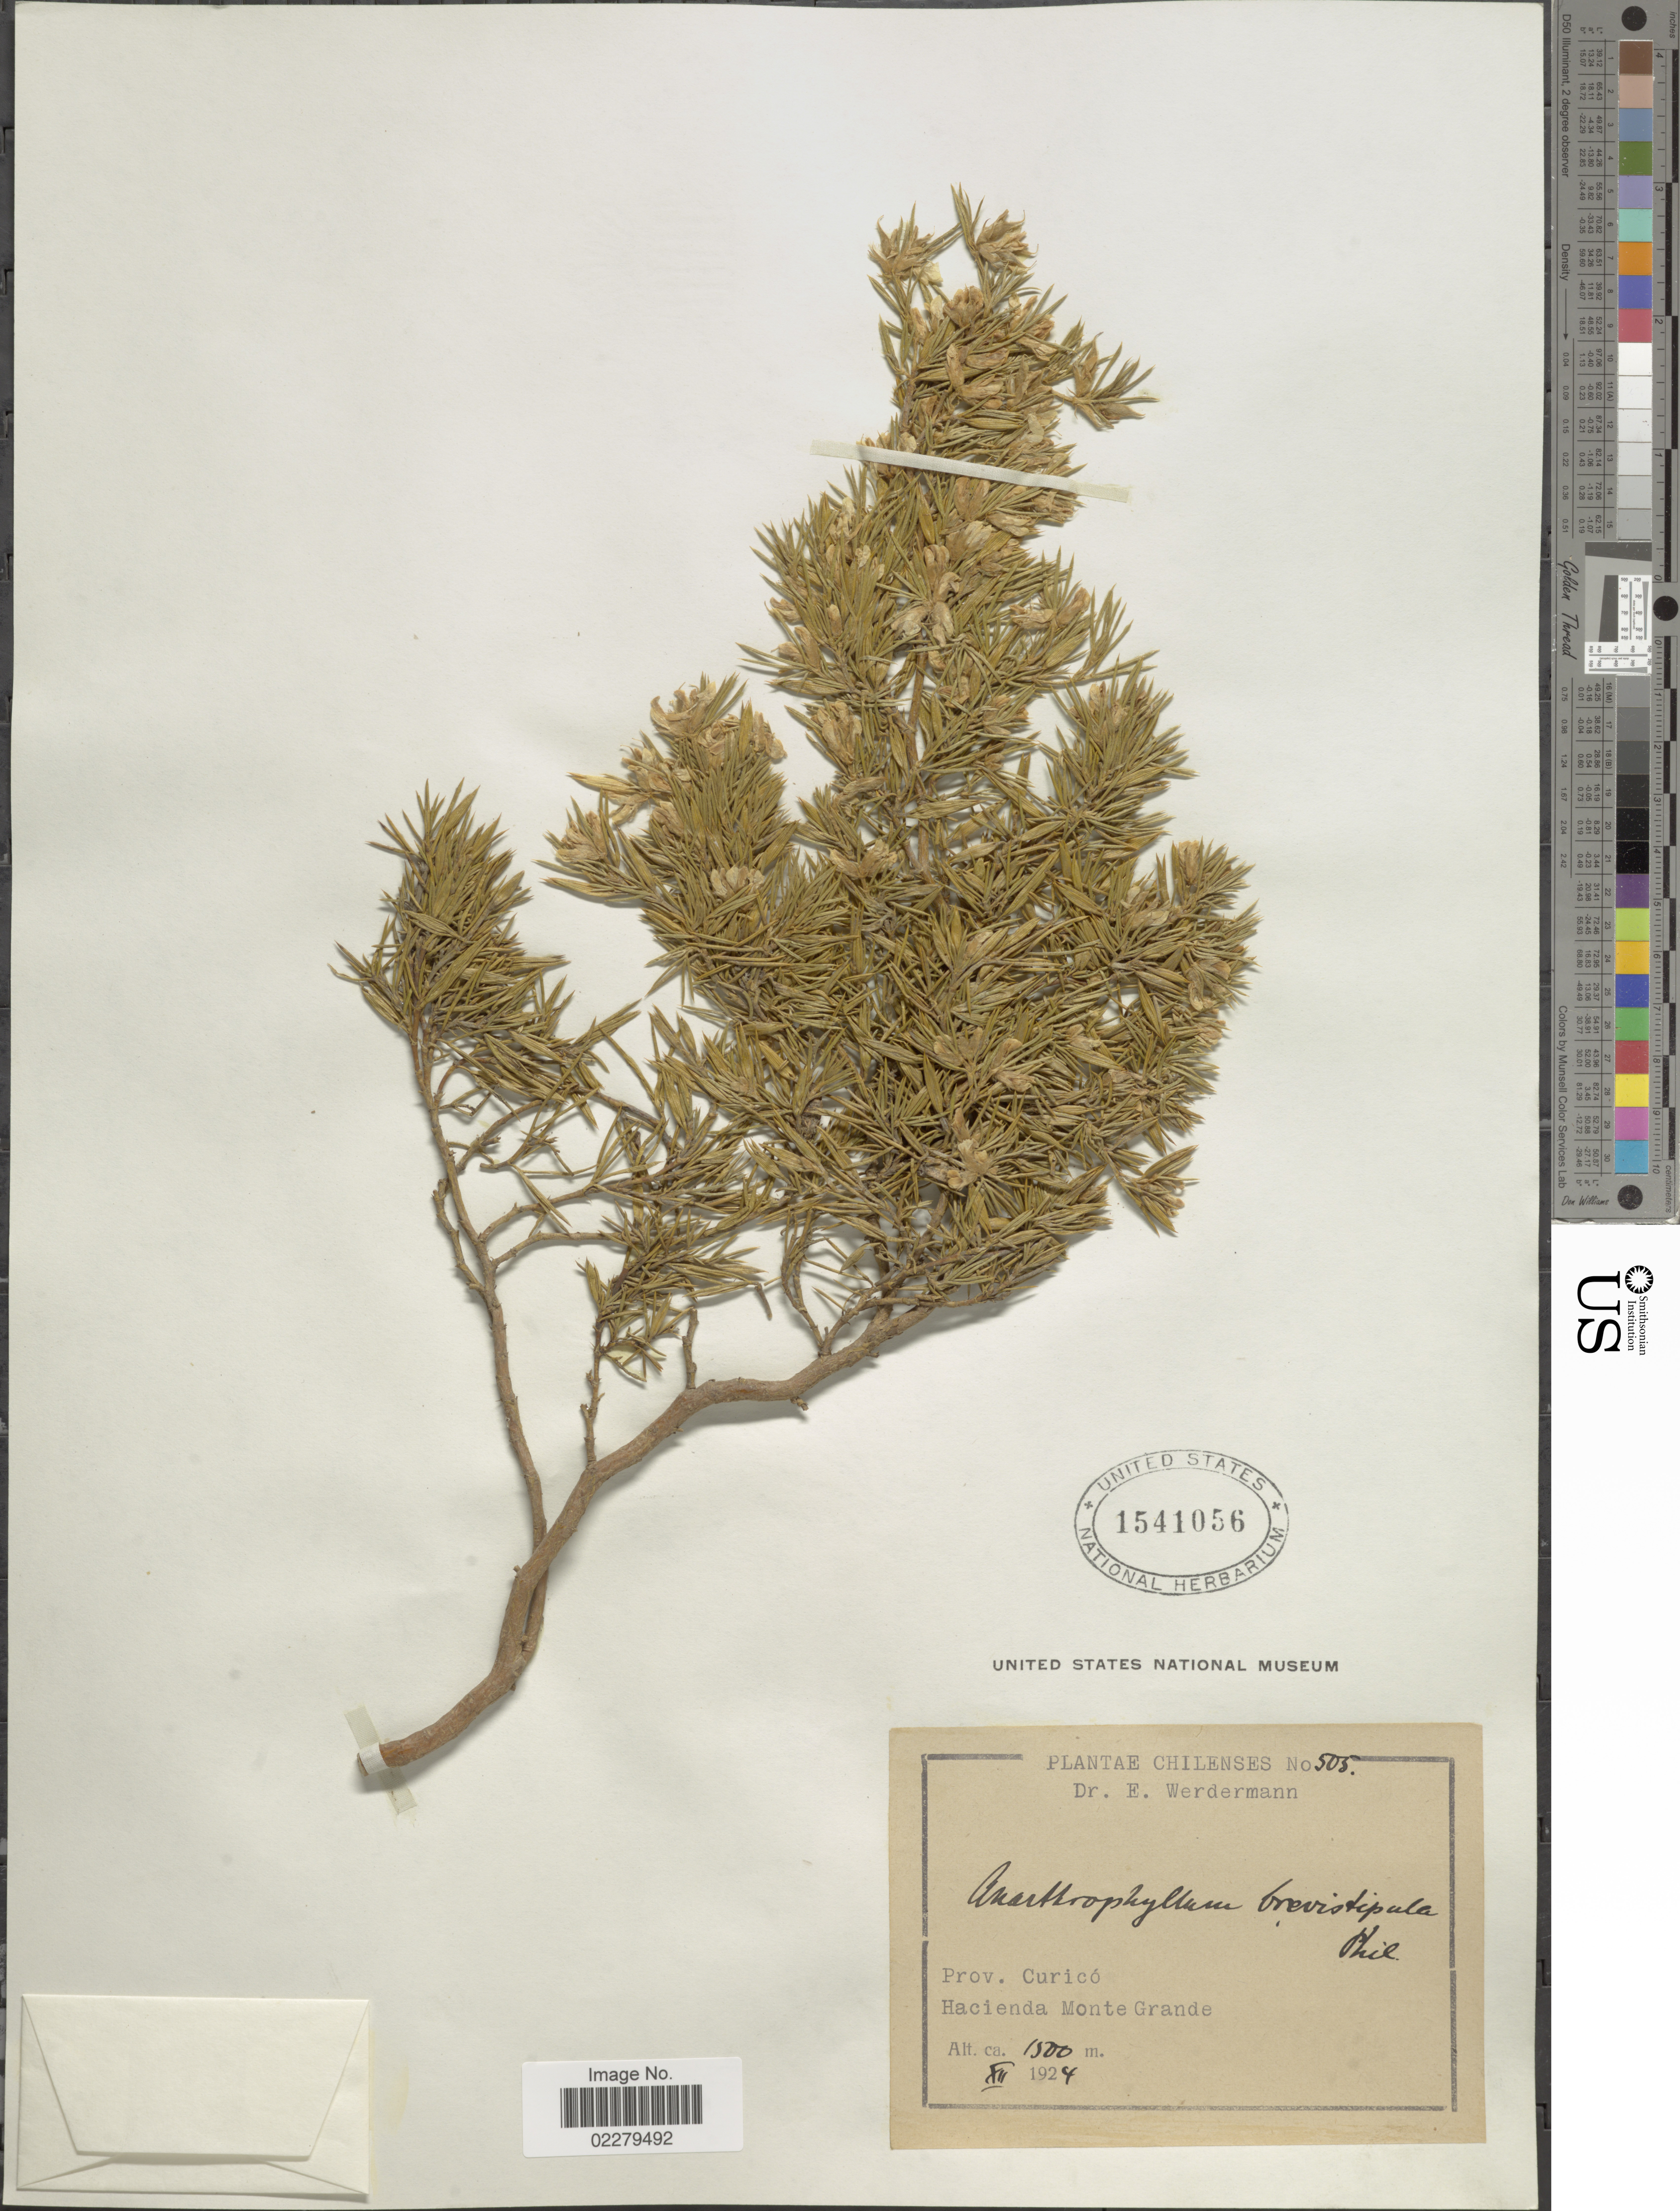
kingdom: Plantae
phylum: Tracheophyta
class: Magnoliopsida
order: Fabales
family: Fabaceae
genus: Anarthrophyllum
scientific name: Anarthrophyllum brevistipula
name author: Phil.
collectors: E. Werdermann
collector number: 505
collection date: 1924-12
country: Chile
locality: Prov. Curico. Hacienda Monte Grande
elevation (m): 1500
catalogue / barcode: US 1541056